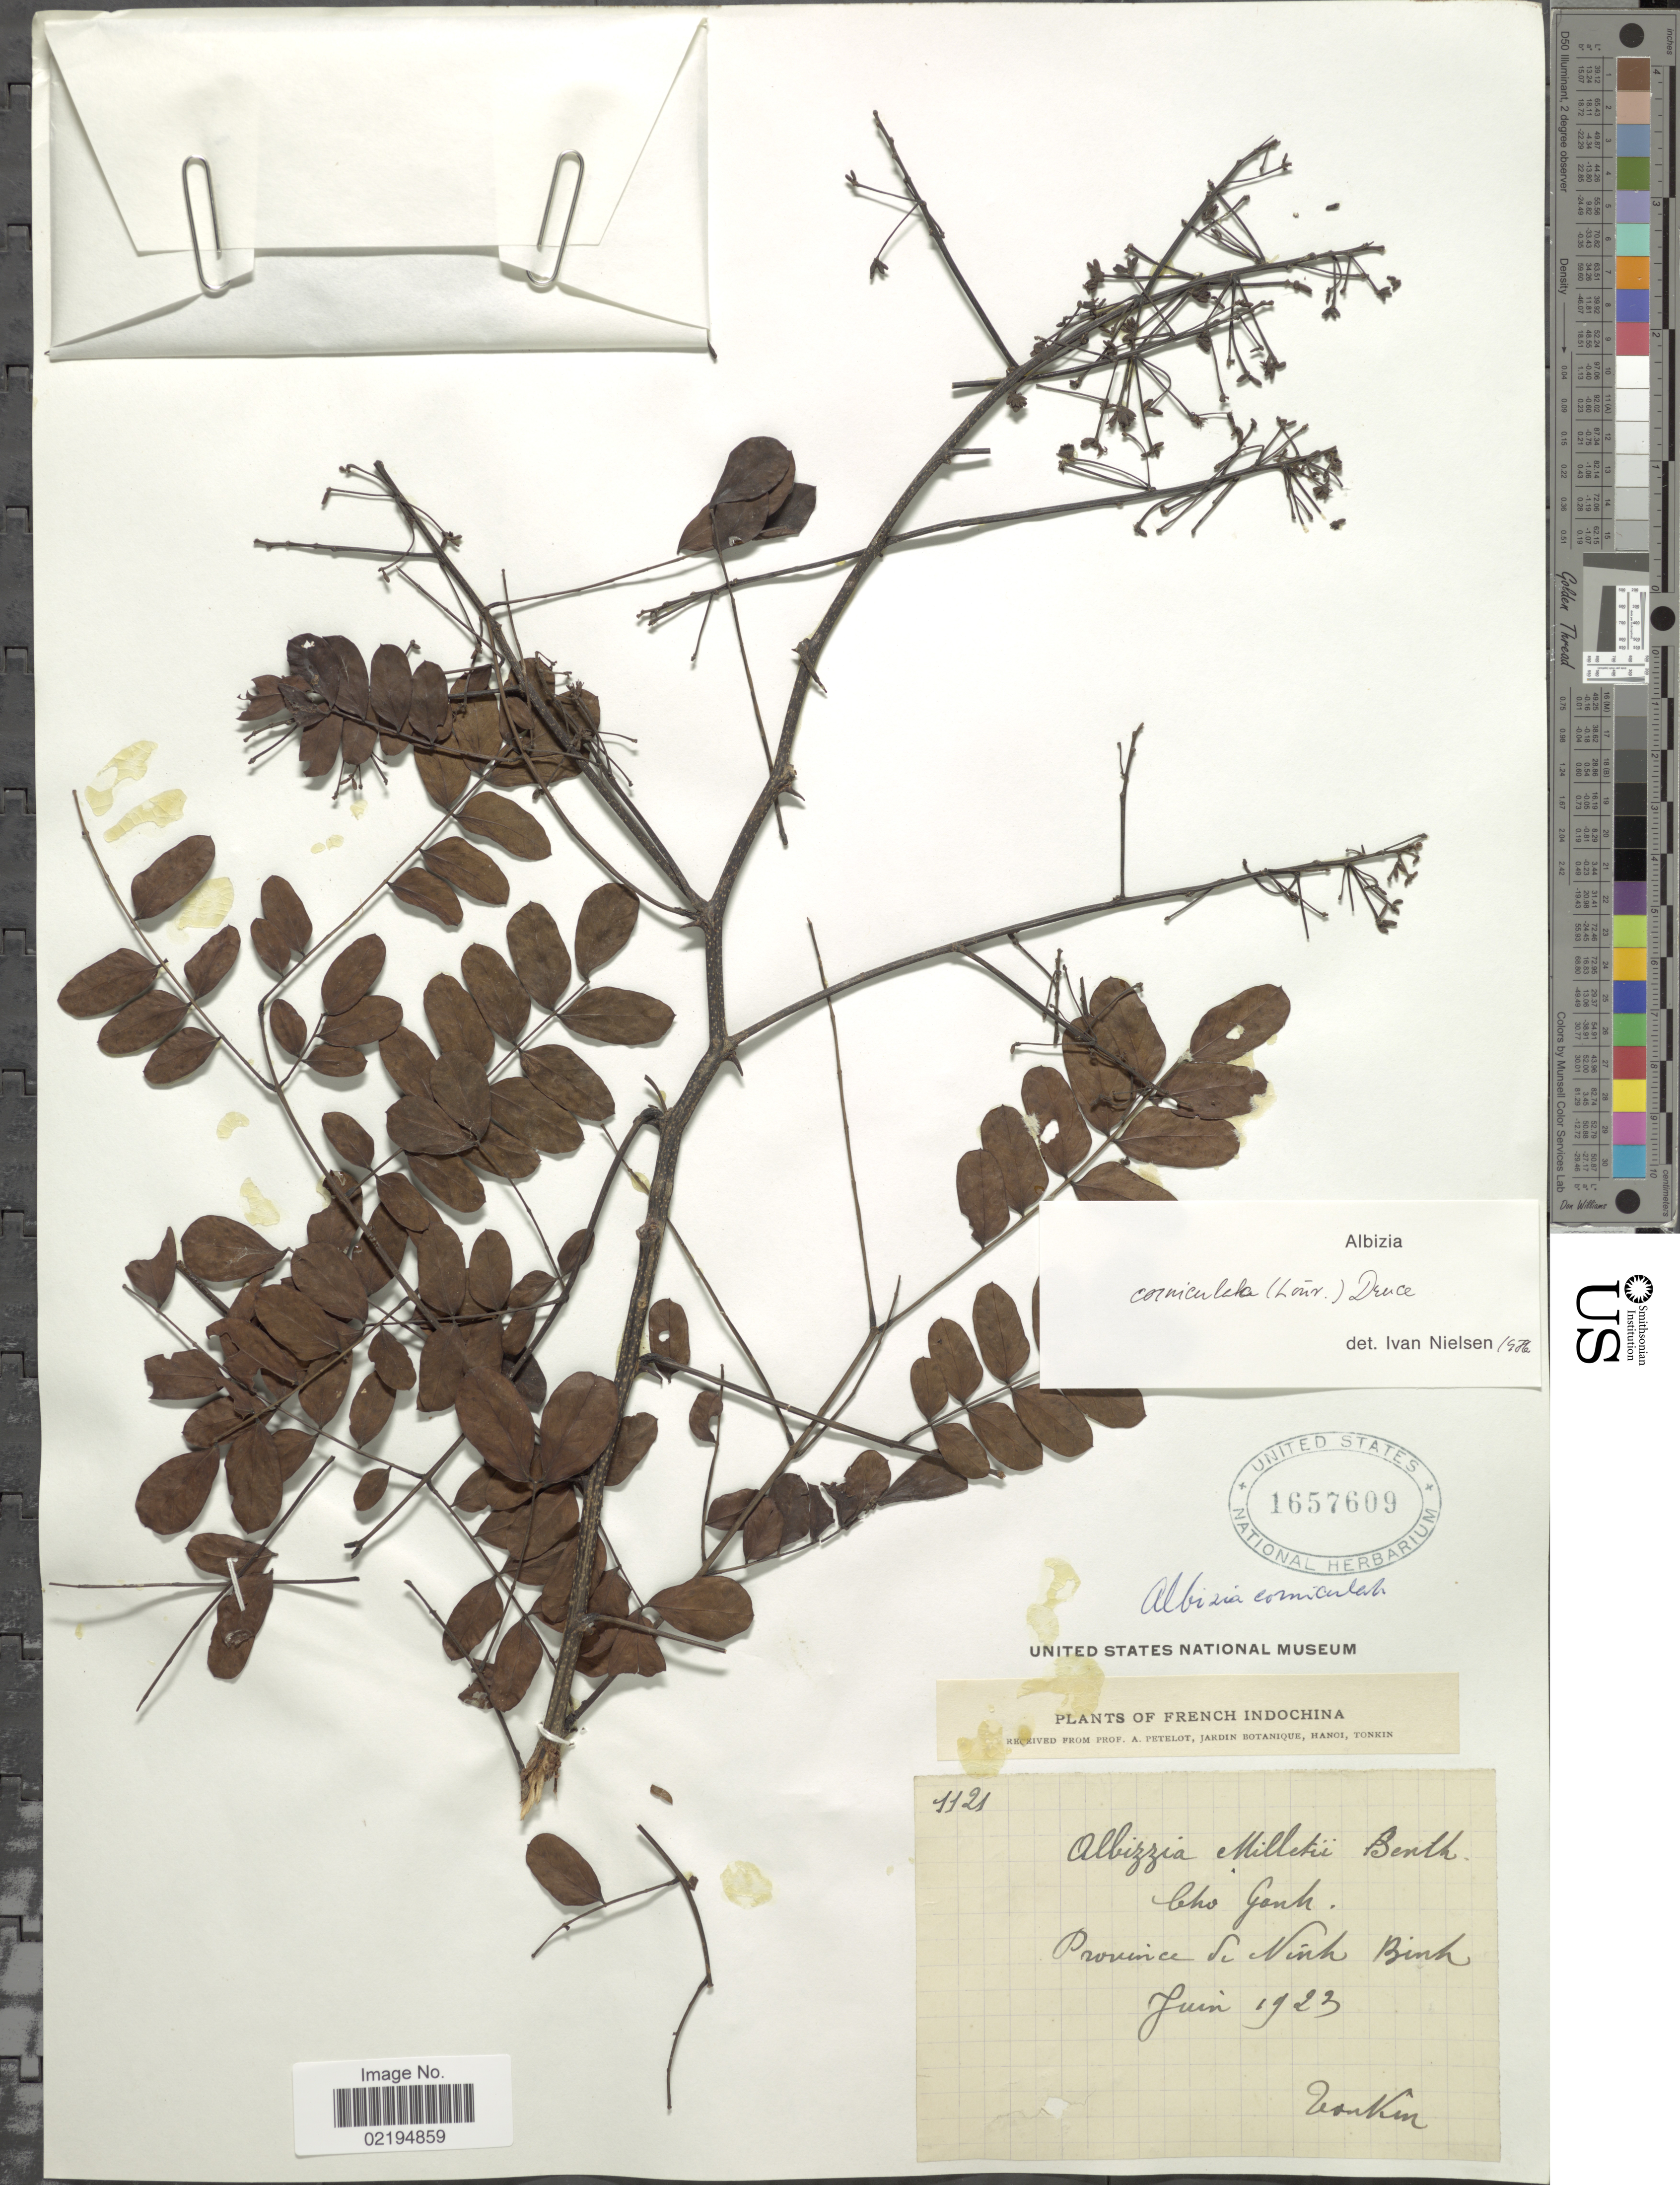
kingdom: Plantae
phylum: Tracheophyta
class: Magnoliopsida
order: Fabales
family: Fabaceae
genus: Albizia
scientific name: Albizia corniculata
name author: (Lour.) Druce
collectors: C. Ganh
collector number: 1121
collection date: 1923-06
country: Vietnam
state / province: Ninh Binh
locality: TonKin. [unsure placement]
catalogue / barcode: US 1657609